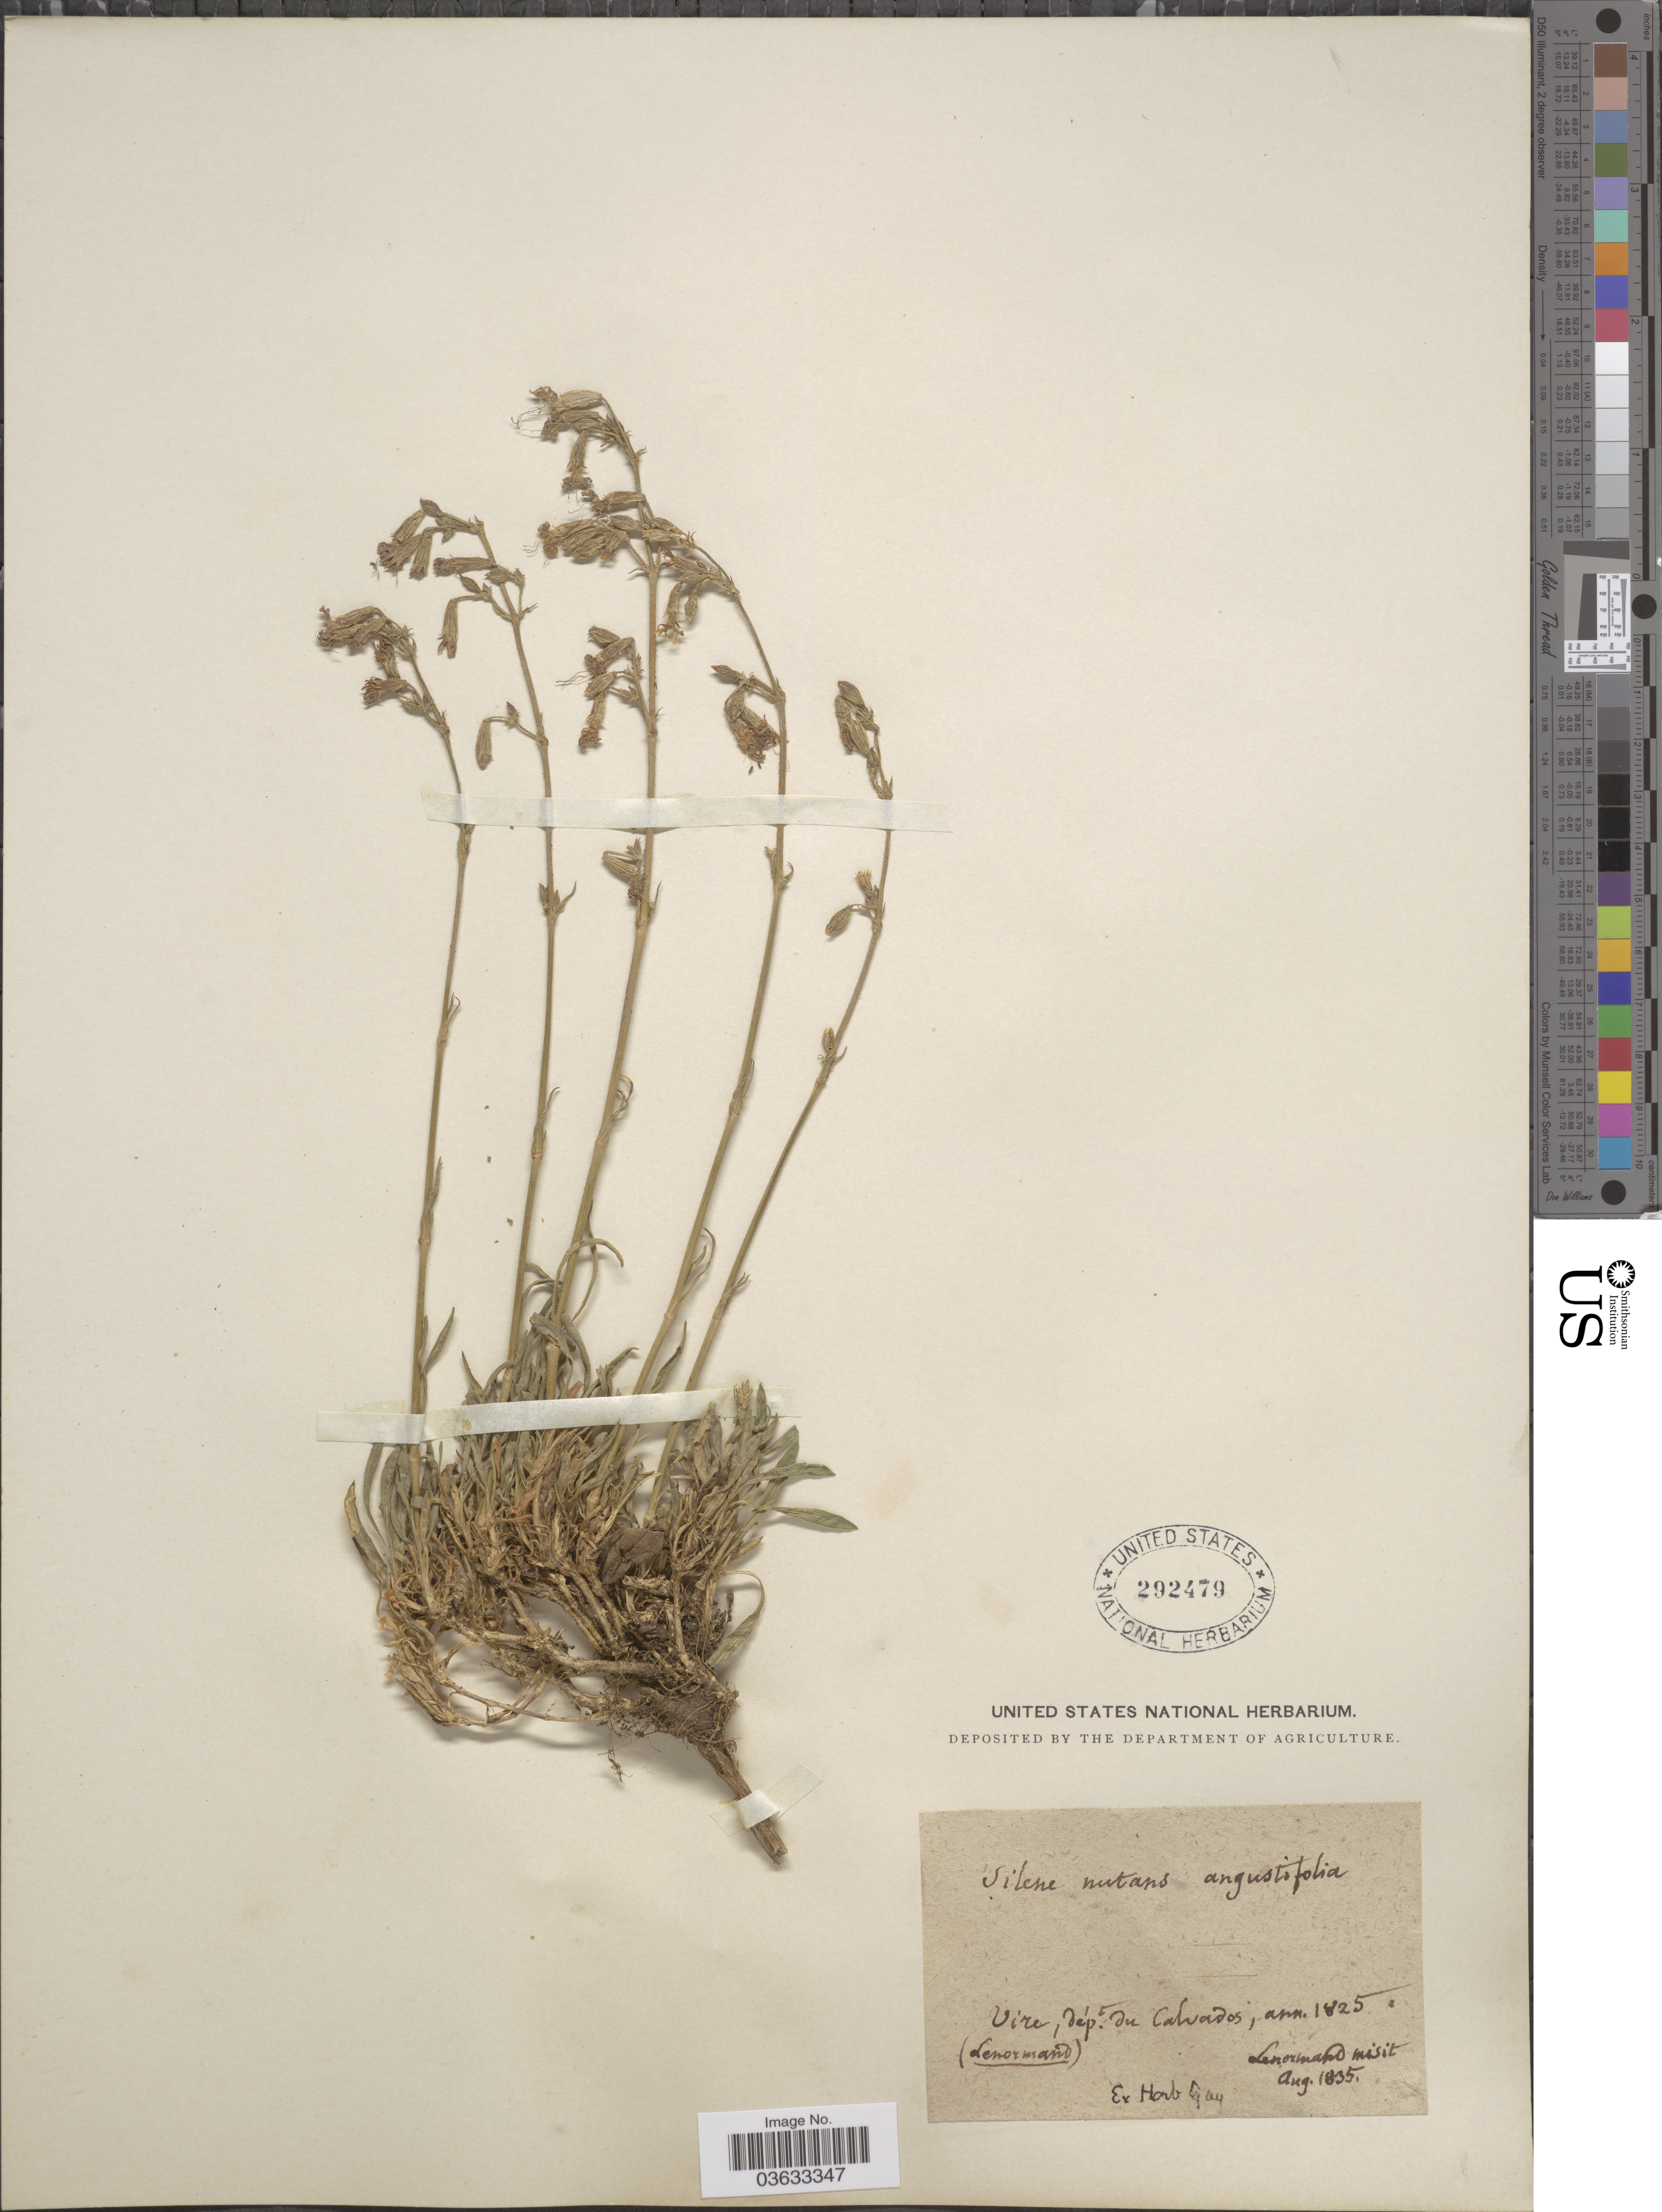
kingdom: Plantae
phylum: Tracheophyta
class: Magnoliopsida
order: Caryophyllales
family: Caryophyllaceae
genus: Silene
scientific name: Silene nutans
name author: L.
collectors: ex herb. Gray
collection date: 1825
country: France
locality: Vire, dép. du Calvados.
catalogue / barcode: US 292479